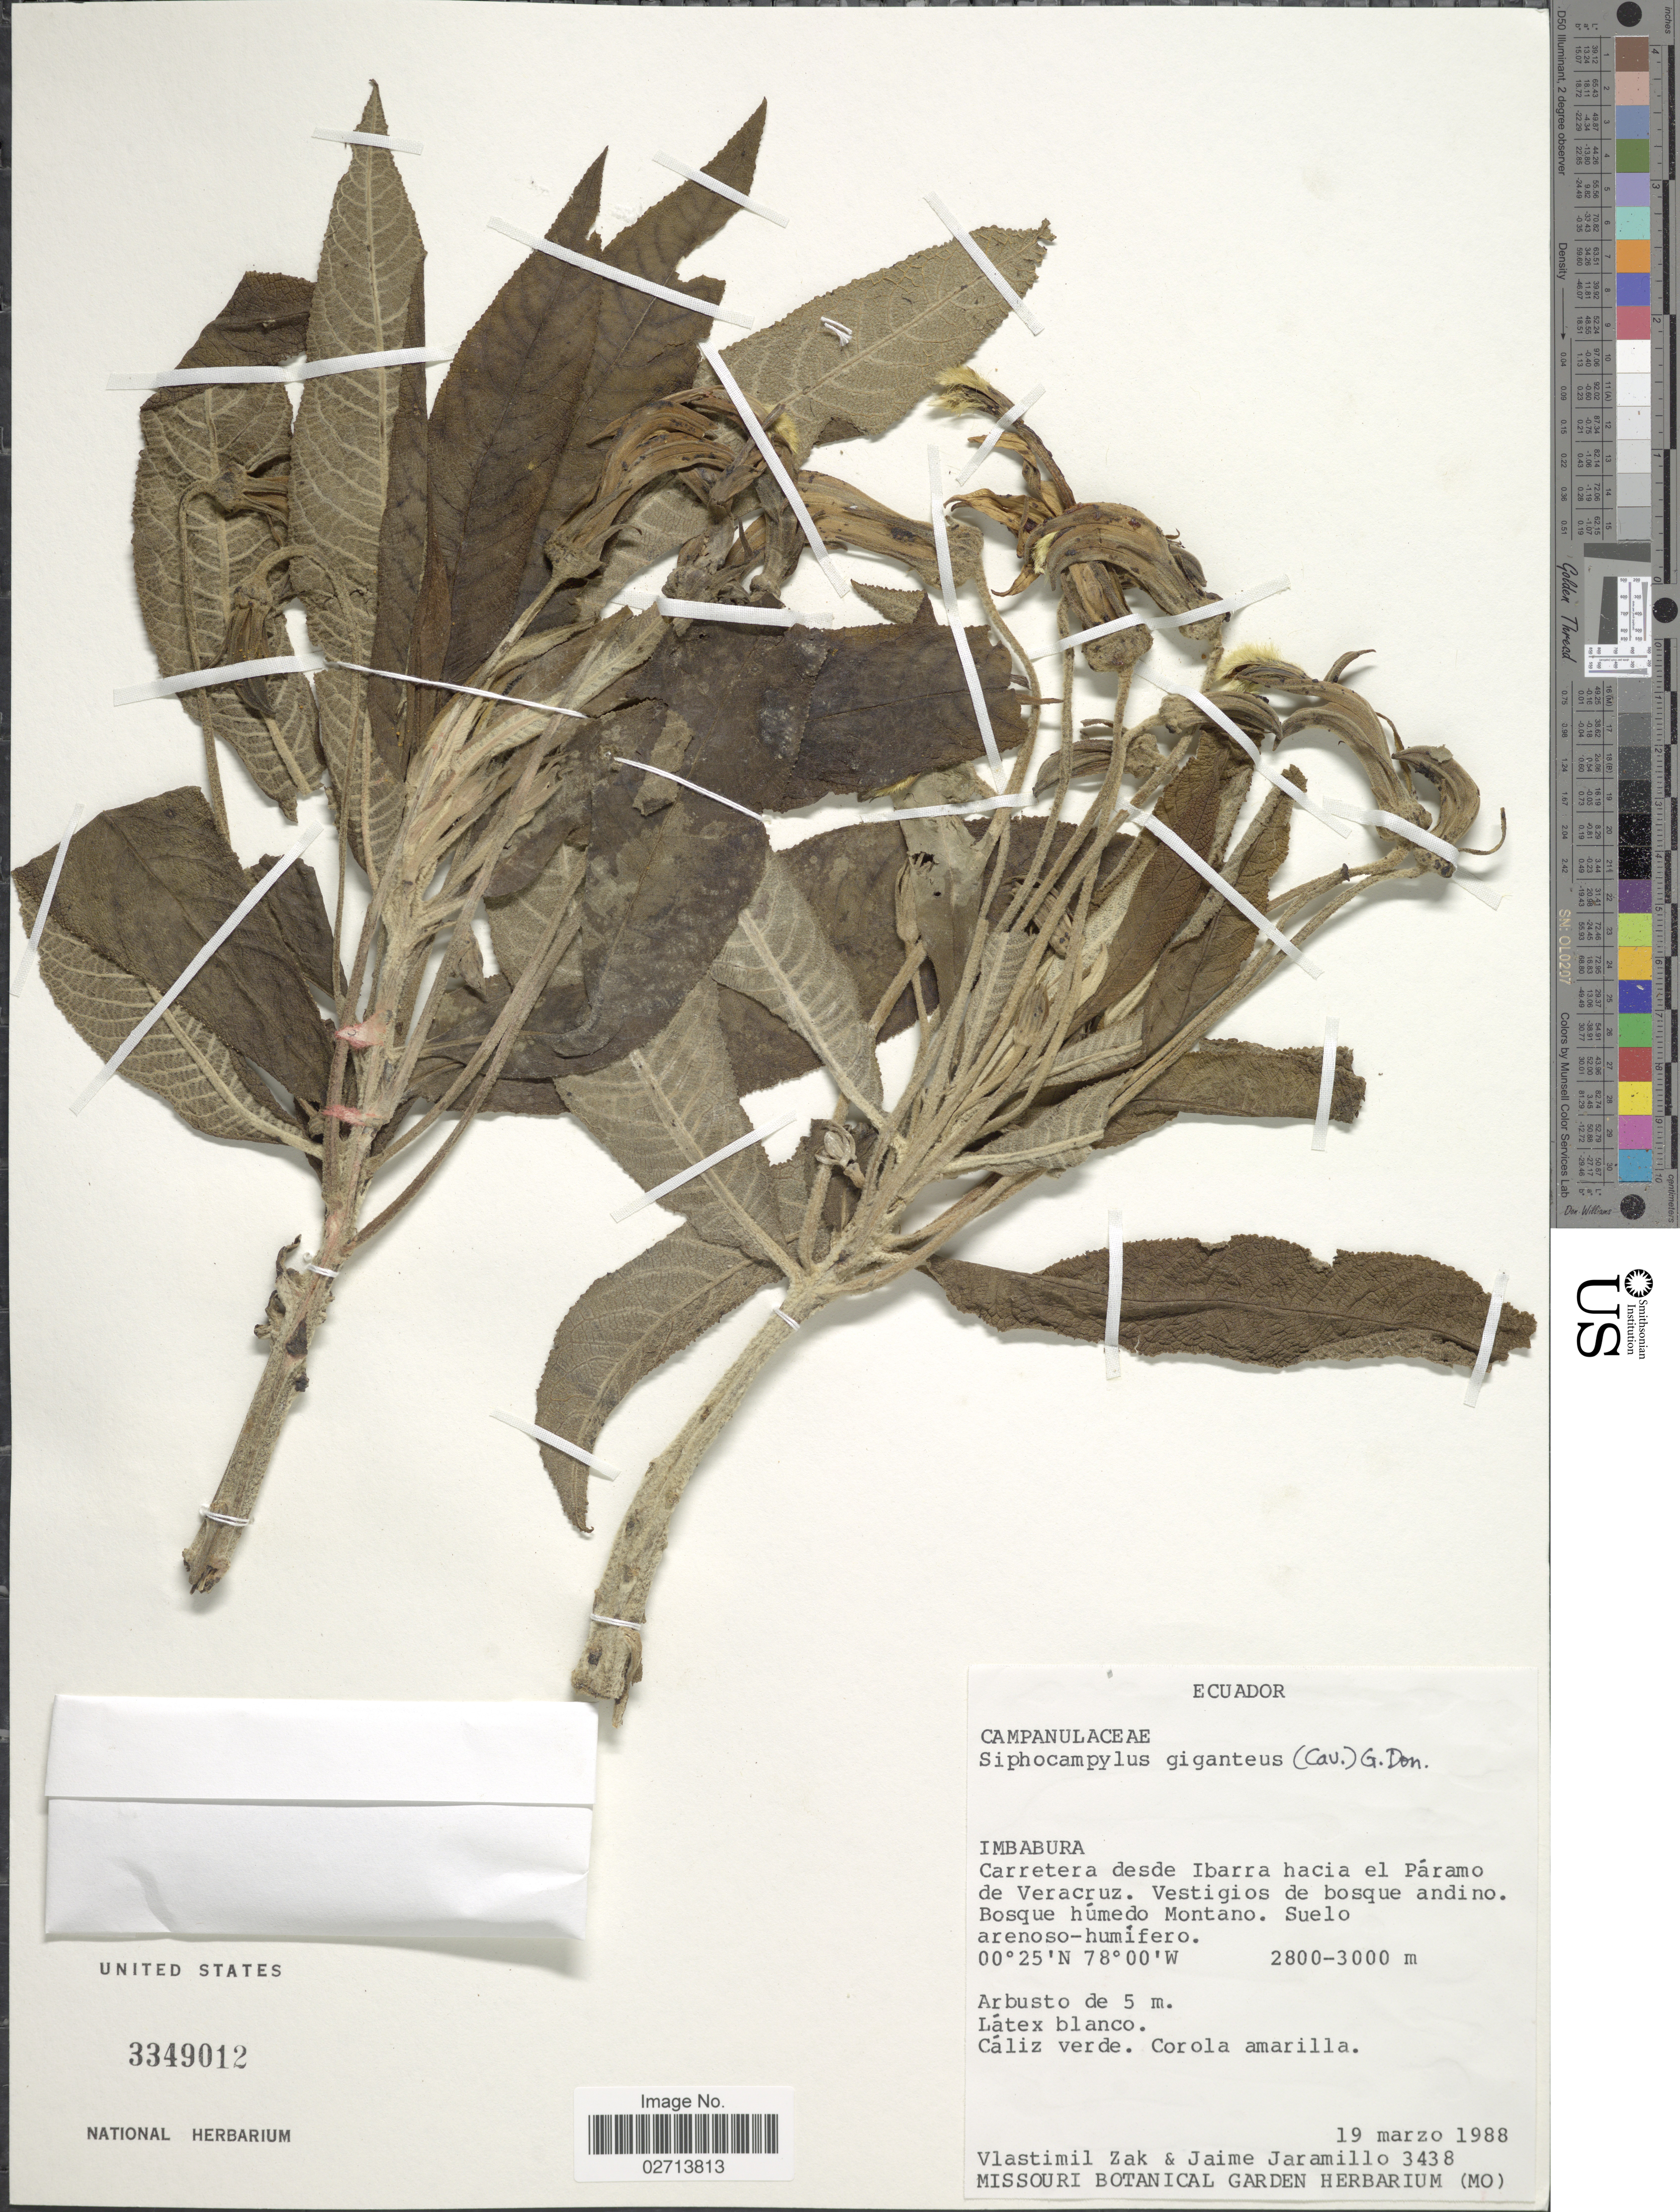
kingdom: Plantae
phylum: Tracheophyta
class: Magnoliopsida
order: Asterales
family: Campanulaceae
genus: Siphocampylus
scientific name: Siphocampylus giganteus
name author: (Cav.) G. Don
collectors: V. Zak & J. Jaramillo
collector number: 3438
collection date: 1988-03-19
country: Ecuador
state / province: Imbabura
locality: Carretera desde Ibarra hacia el Páramo de Veracruz. vestigios de bosques andino. Bosque húmedo Montano.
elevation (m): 2800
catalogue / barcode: US 3349012